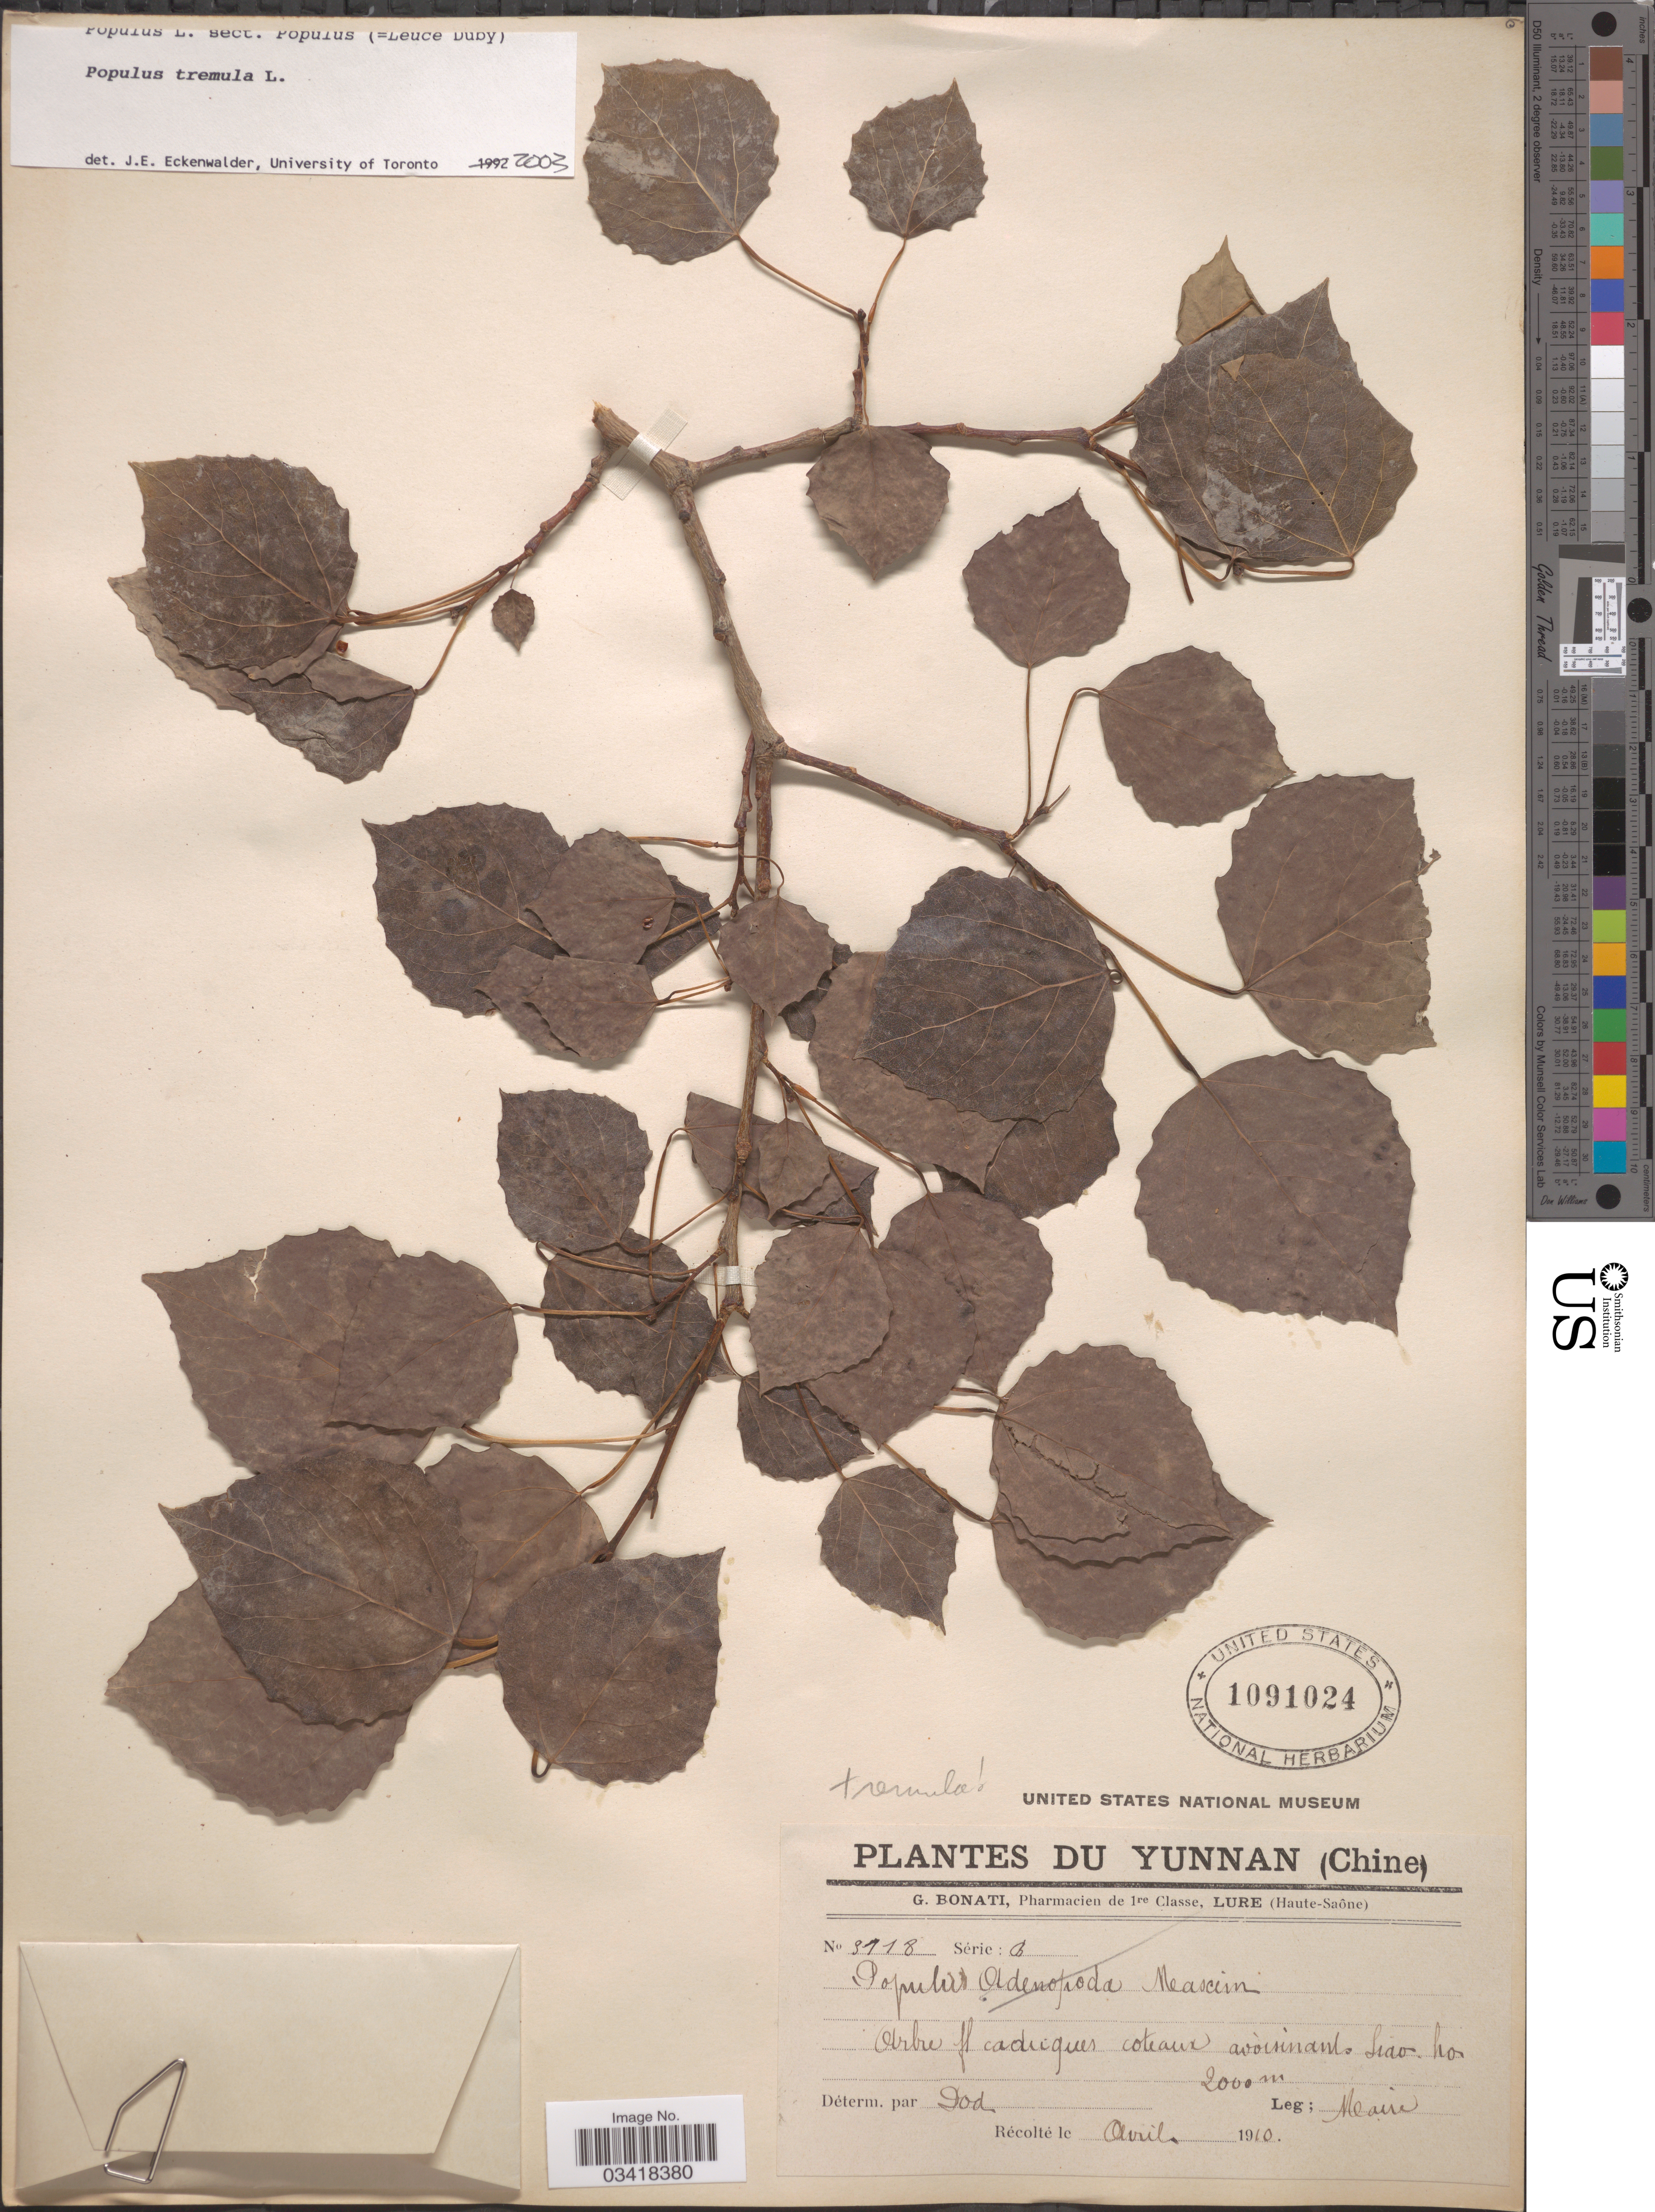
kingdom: Plantae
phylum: Tracheophyta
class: Magnoliopsida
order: Malpighiales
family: Salicaceae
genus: Populus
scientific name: Populus tremula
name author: L.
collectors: Maire, --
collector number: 3118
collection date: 1910-04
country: China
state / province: Yunnan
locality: Siao ho.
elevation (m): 2000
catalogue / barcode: US 1091024